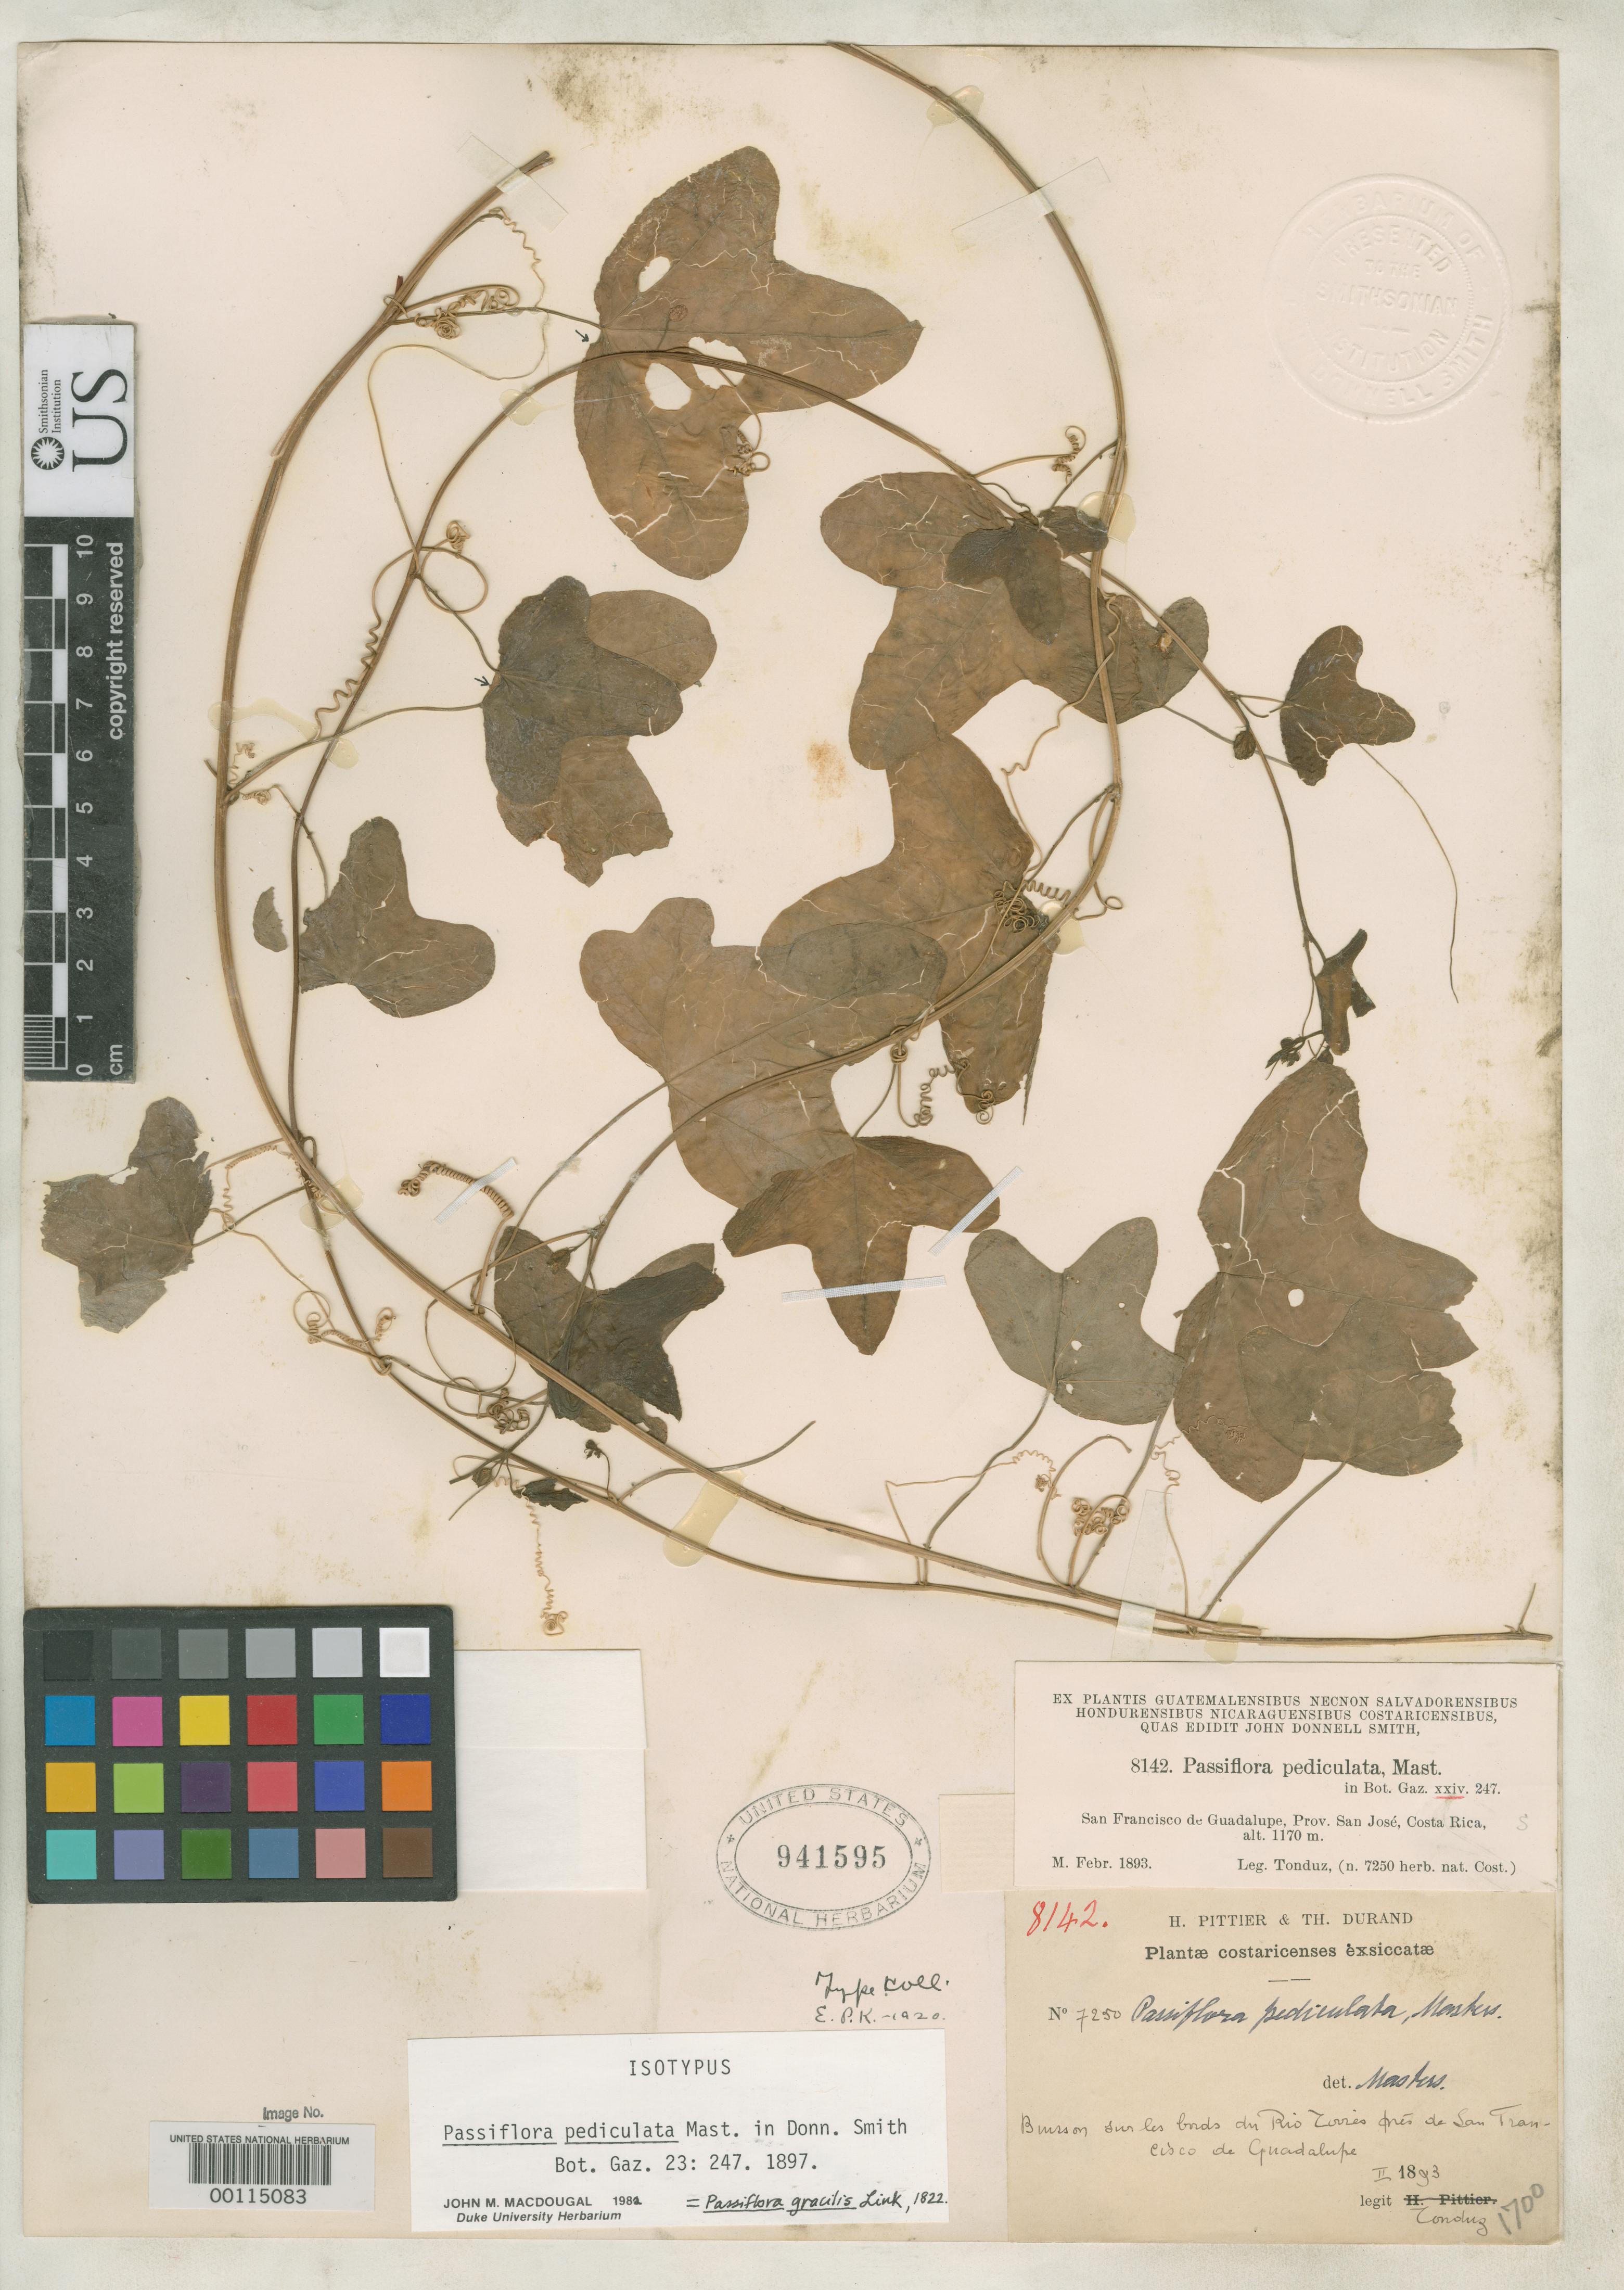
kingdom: Plantae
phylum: Tracheophyta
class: Magnoliopsida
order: Malpighiales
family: Passifloraceae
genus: Passiflora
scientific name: Passiflora pediculata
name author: Mast.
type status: Isotype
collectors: A. Tonduz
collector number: Herb. Costa Rica 7250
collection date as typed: Feb 1893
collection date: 1893-02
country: Costa Rica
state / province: San José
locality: Torres River near San Francisco de Guadalupe.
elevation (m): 1036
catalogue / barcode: US 941595